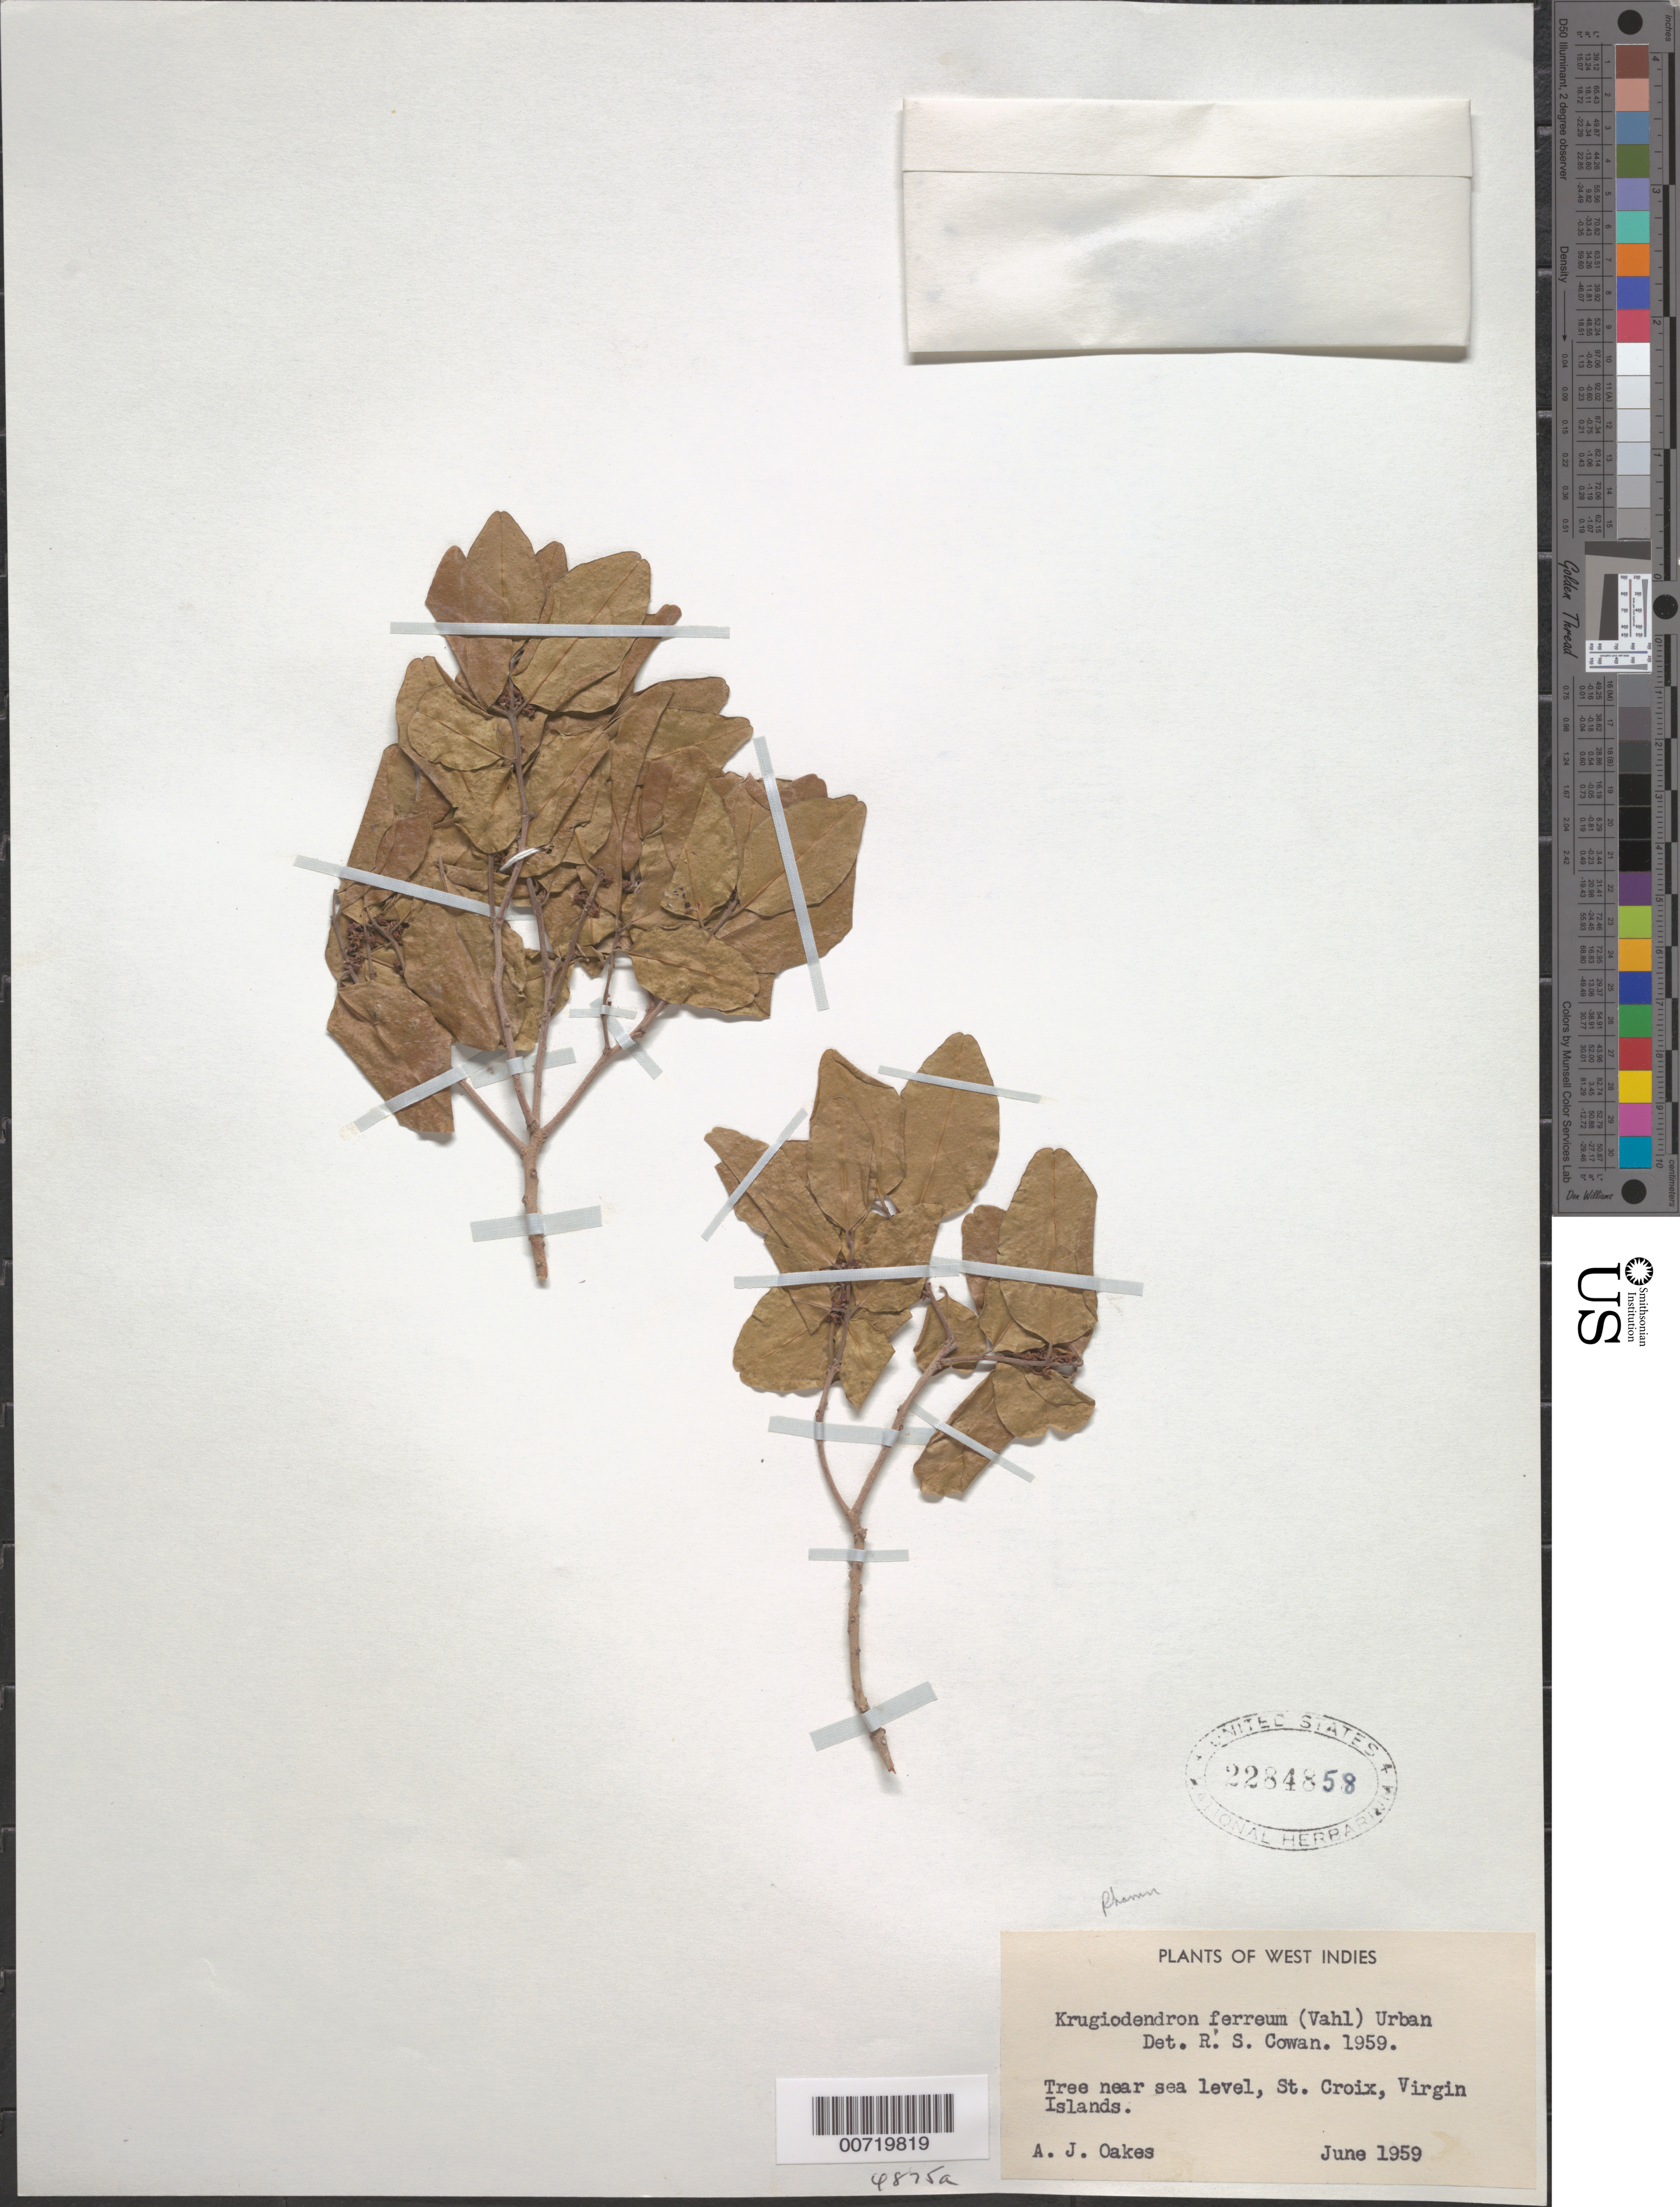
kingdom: Plantae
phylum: Tracheophyta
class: Magnoliopsida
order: Rosales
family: Rhamnaceae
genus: Krugiodendron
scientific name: Krugiodendron ferreum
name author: (Vahl) Urb.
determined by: Cowan, R. S.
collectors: A. Oakes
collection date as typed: Jun 1959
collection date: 1959-06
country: U.S. Virgin Islands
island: St. Croix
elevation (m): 0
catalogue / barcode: US 2284858